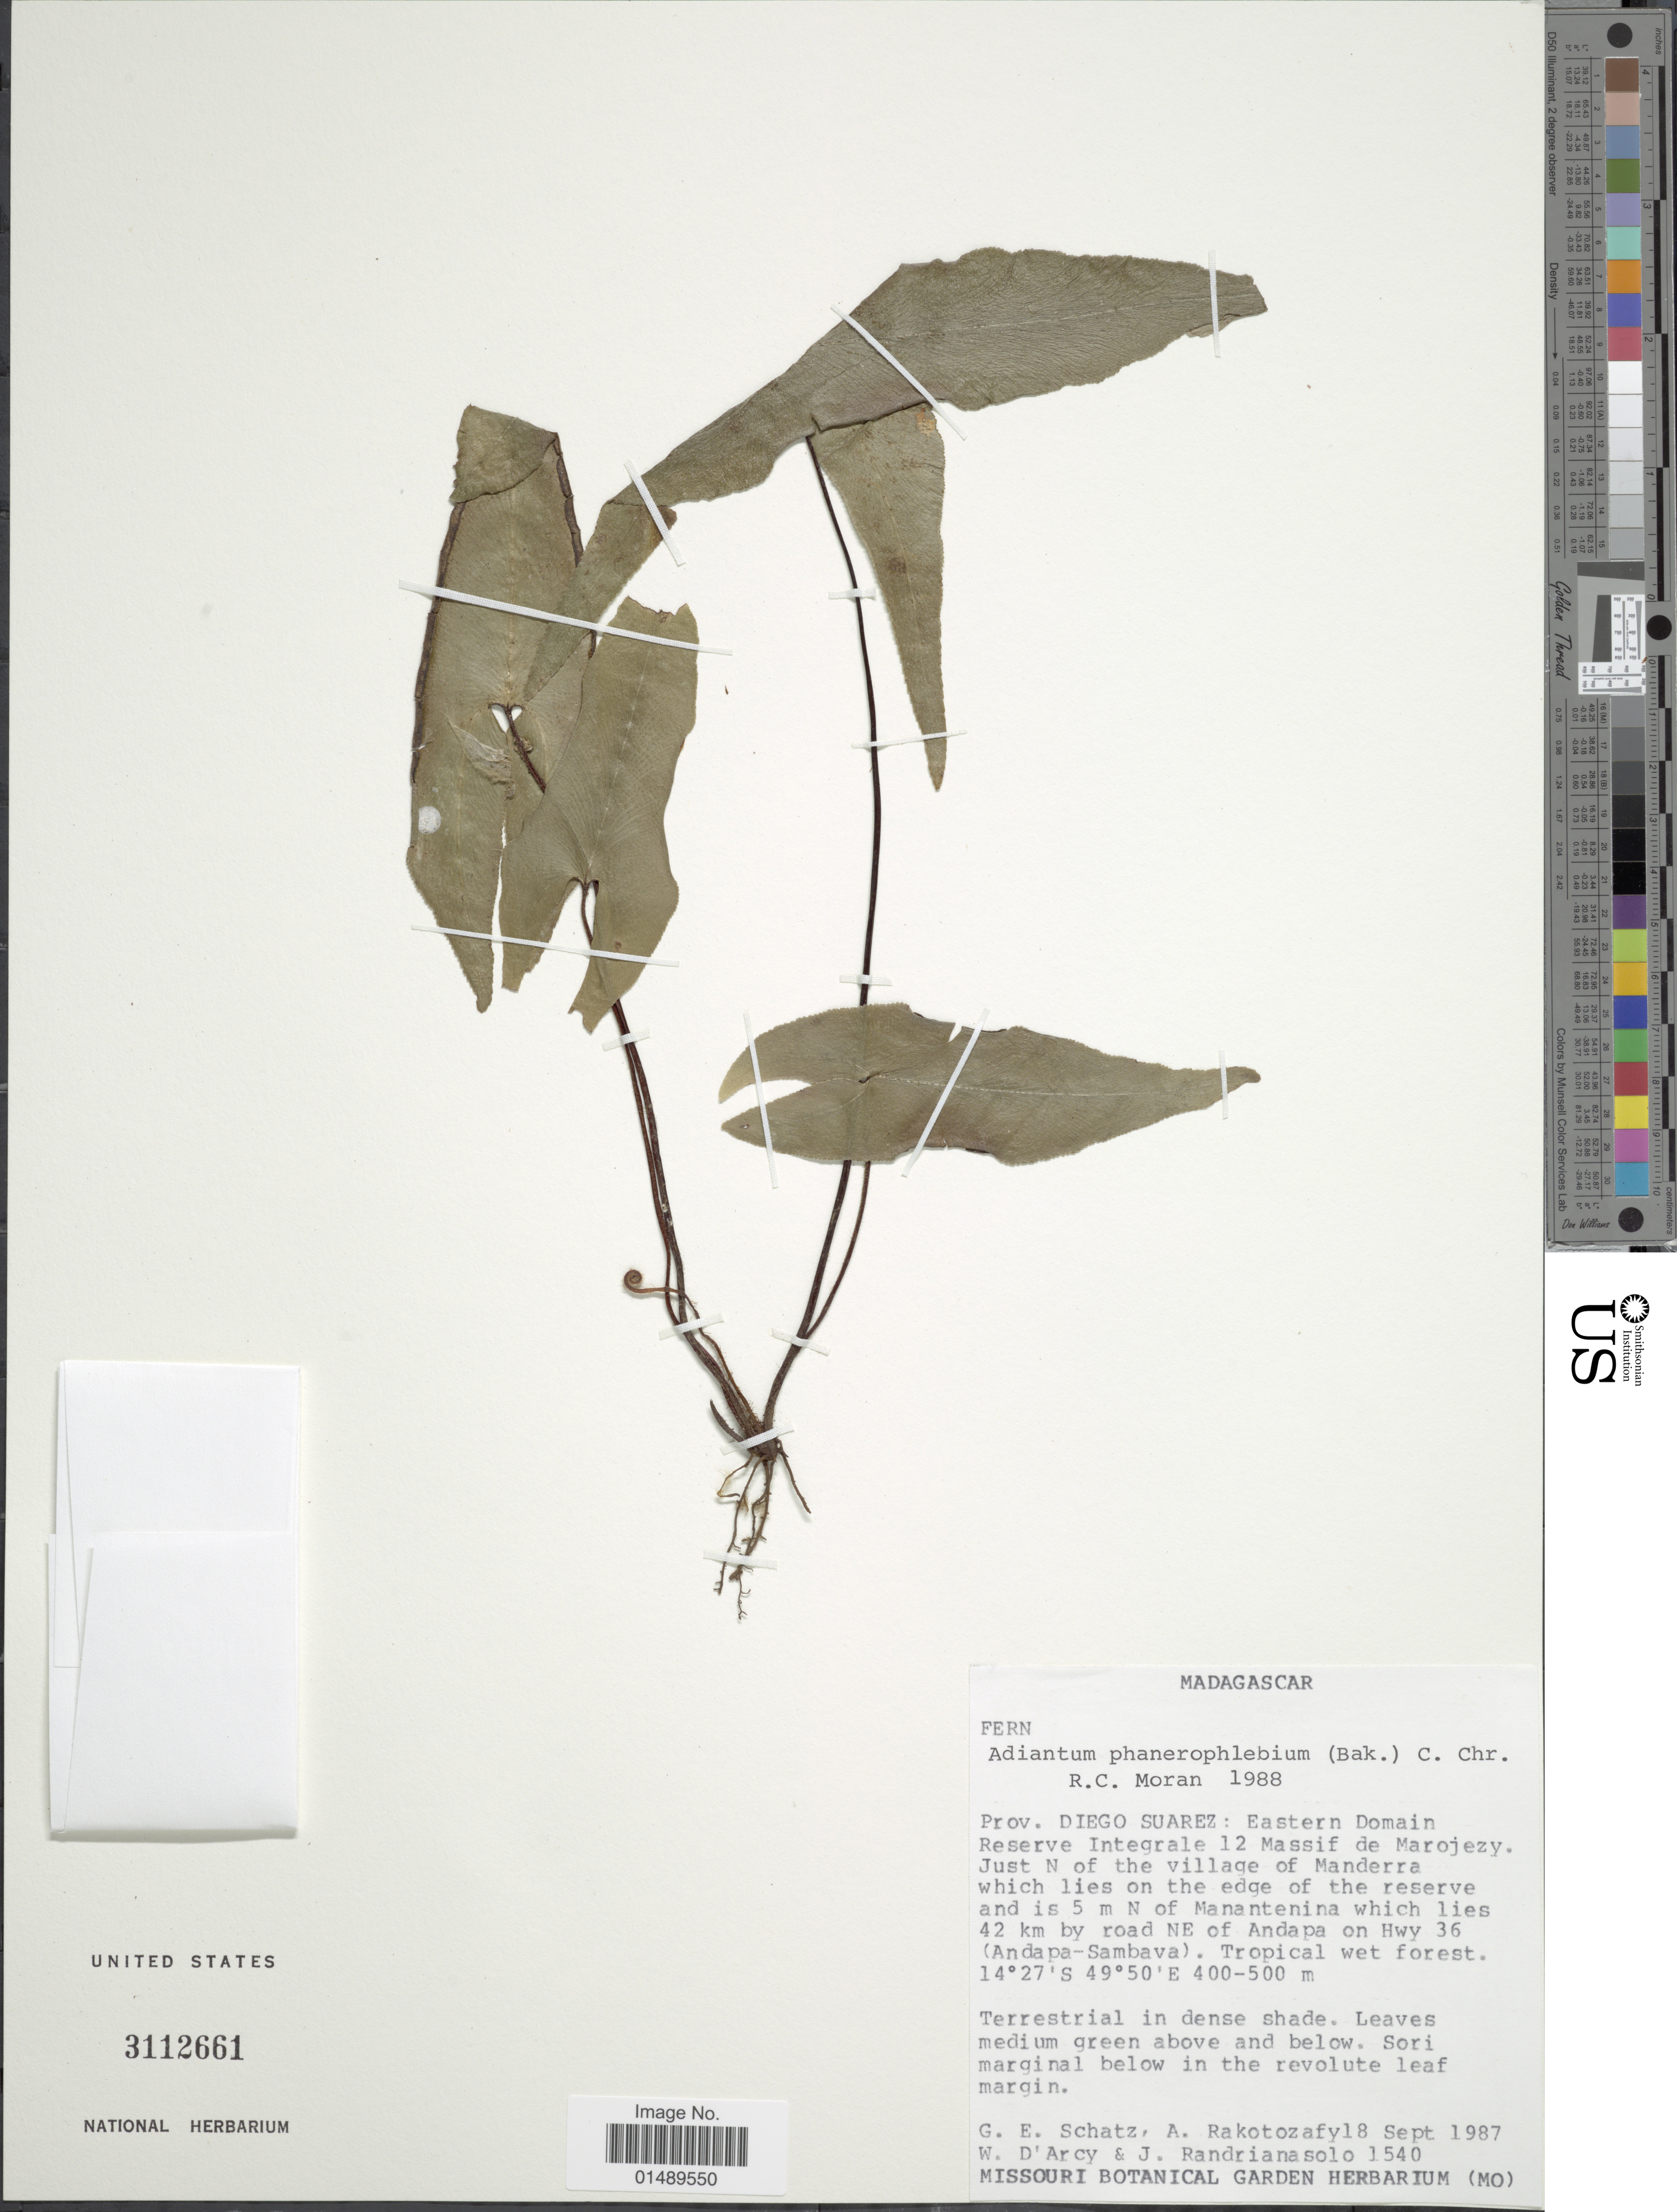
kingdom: Plantae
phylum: Tracheophyta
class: Polypodiopsida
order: Polypodiales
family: Pteridaceae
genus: Adiantum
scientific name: Adiantum phanerophlebium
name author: (Baker) C. Chr.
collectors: G. Schatz, A. Rakotozafy, W. G. D'Arcy & J. Randrianasolo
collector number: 1540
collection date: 1987-09-18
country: Madagascar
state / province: Diana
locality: Diego Suarez: Eastern Domain Reserve Integrale 12 Massif de Marojezy, Just N of the village of Manderra which lies on the edge of the reserve and is 5 m N of Manantenina which lies 42 km by road NE of Andapa on Hwy 36 (Andapa-Sambava)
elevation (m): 400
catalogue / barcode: US 3112661